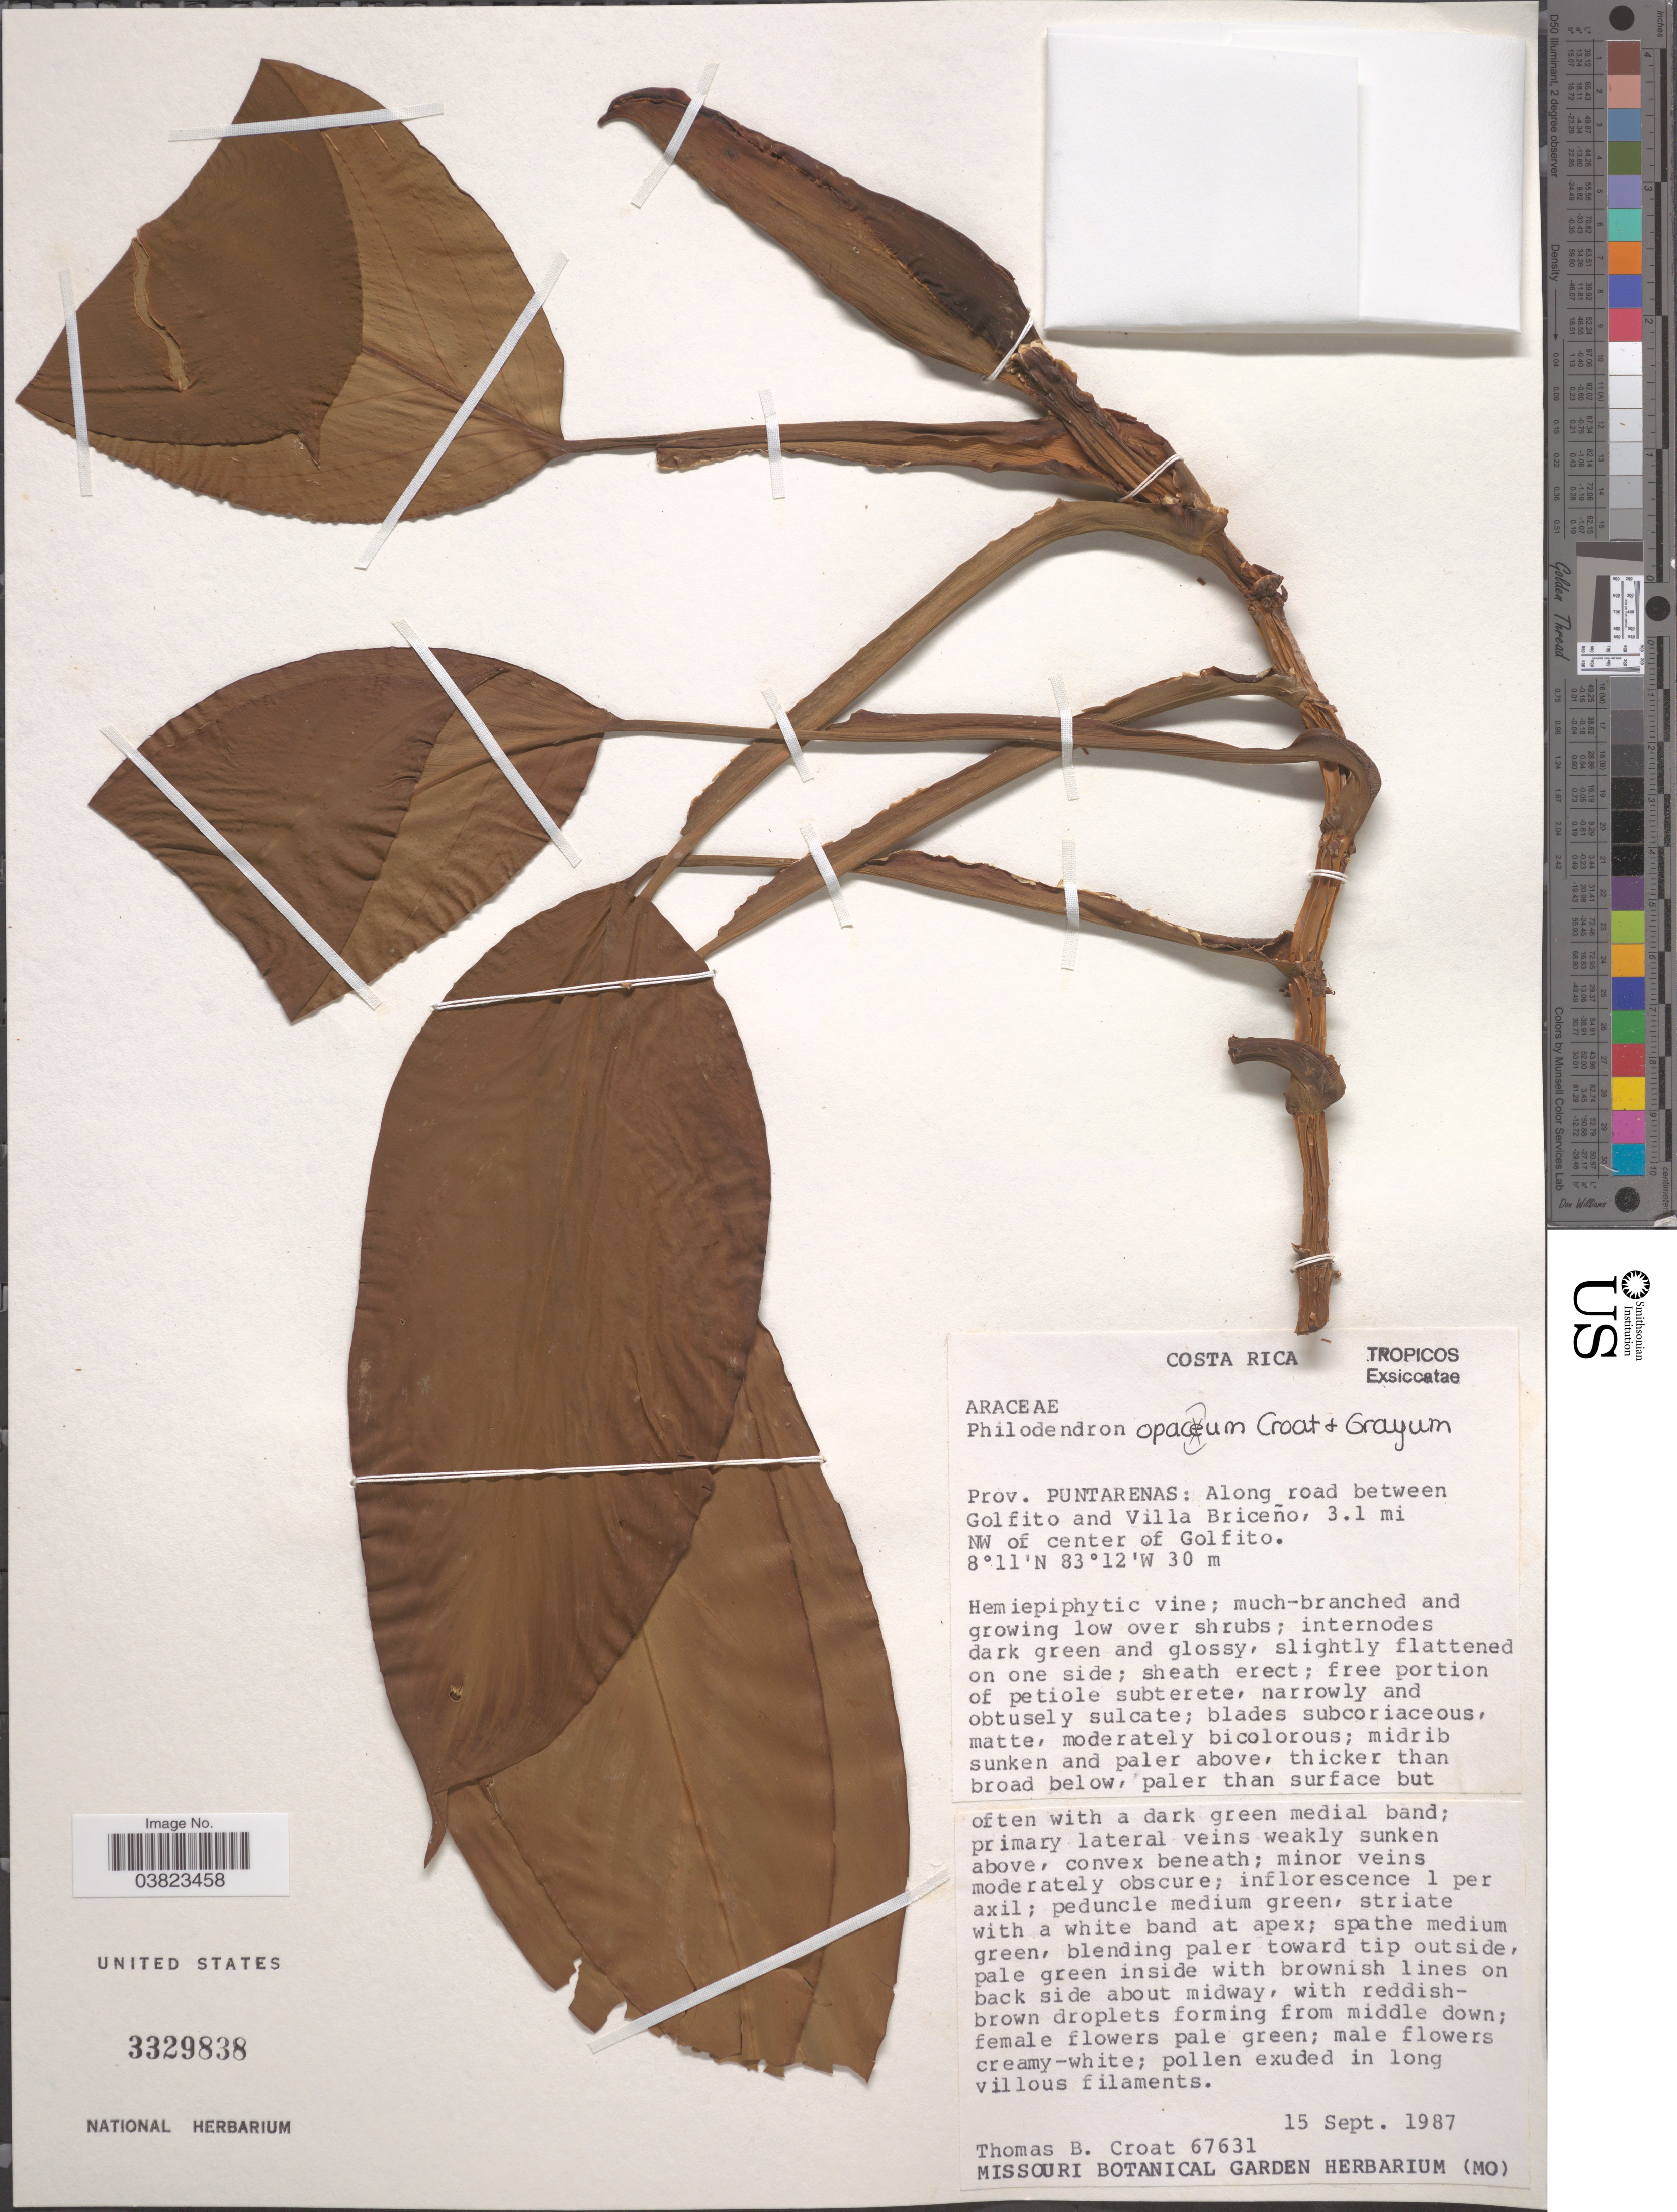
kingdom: Plantae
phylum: Tracheophyta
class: Liliopsida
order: Alismatales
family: Araceae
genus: Philodendron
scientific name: Philodendron opacum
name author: Croat & Grayum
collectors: T. B. Croat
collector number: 67631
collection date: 1987-09-15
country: Costa Rica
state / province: Puntarenas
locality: Along road between Golfito and Villa Briceño, 3.1 mi NW of center of Golfito.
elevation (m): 30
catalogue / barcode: US 3329838